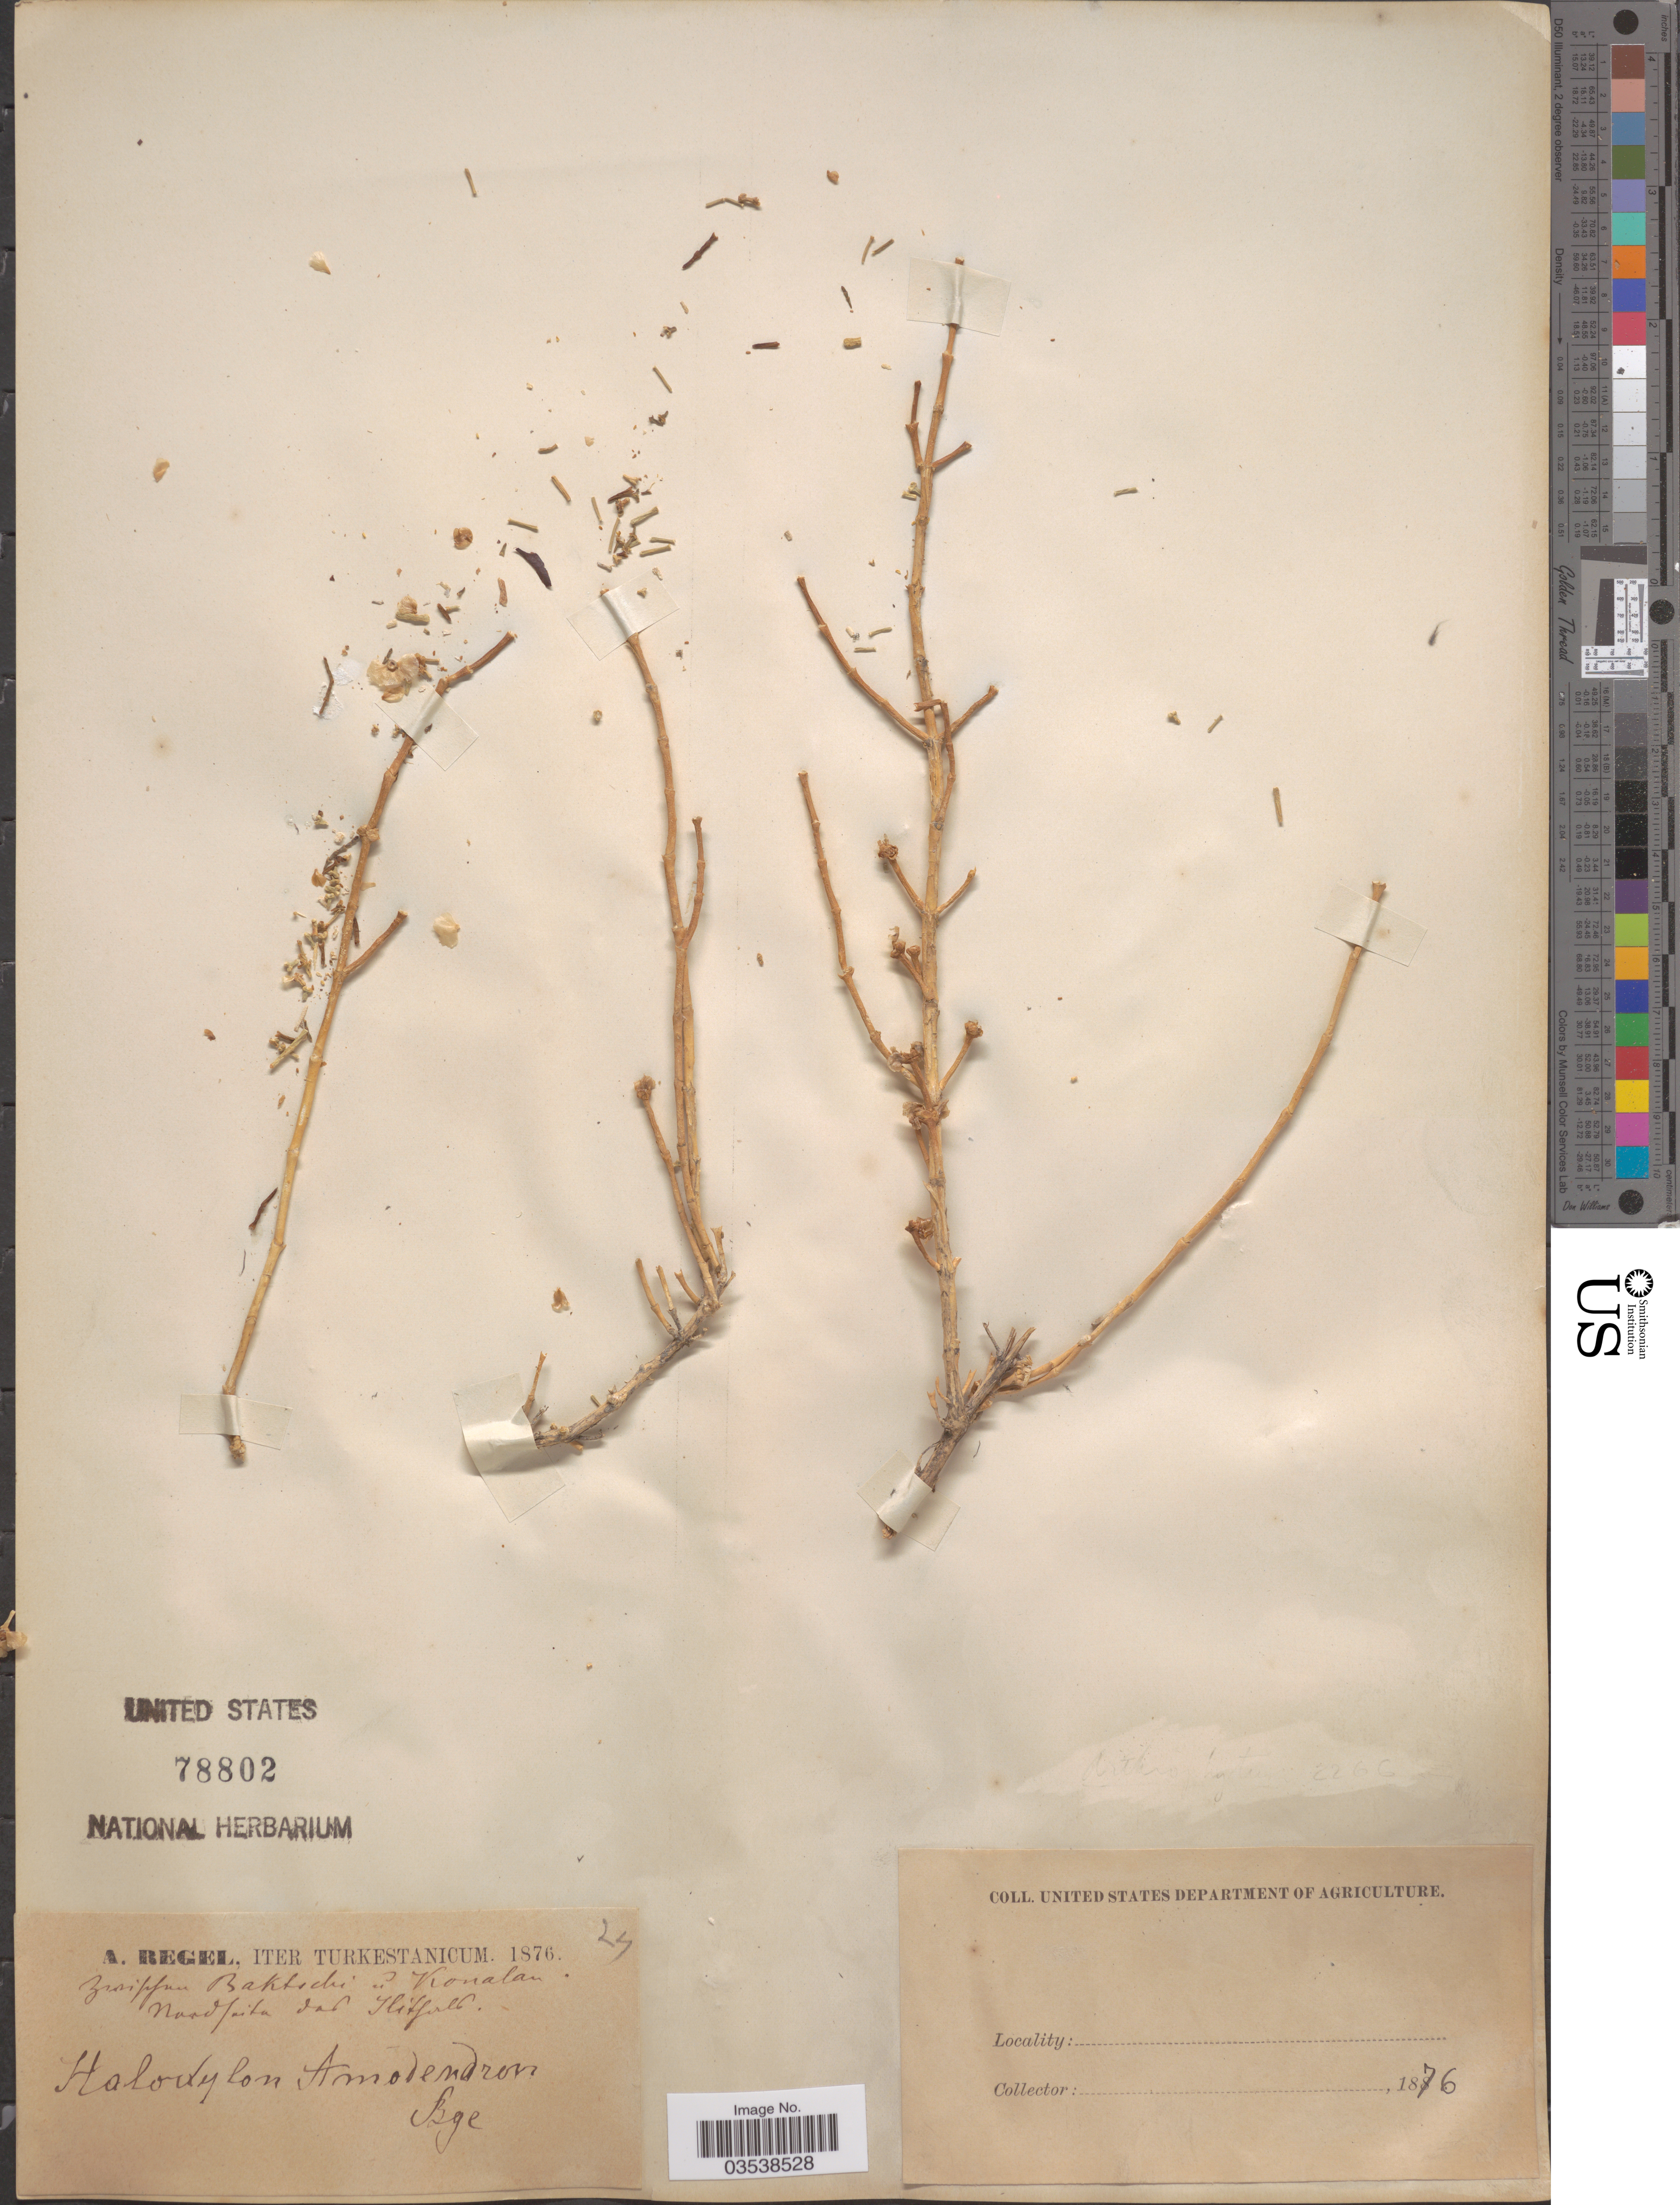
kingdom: Plantae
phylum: Tracheophyta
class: Magnoliopsida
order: Caryophyllales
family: Amaranthaceae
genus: Haloxylon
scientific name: Haloxylon ammodendron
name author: (C.A. Mey.) Bunge ex Fenzl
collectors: A. Regel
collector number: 24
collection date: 1876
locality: Iter Turkestanicum. Zwischen Baktschi u Konalan [interpreted].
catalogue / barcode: US 78802